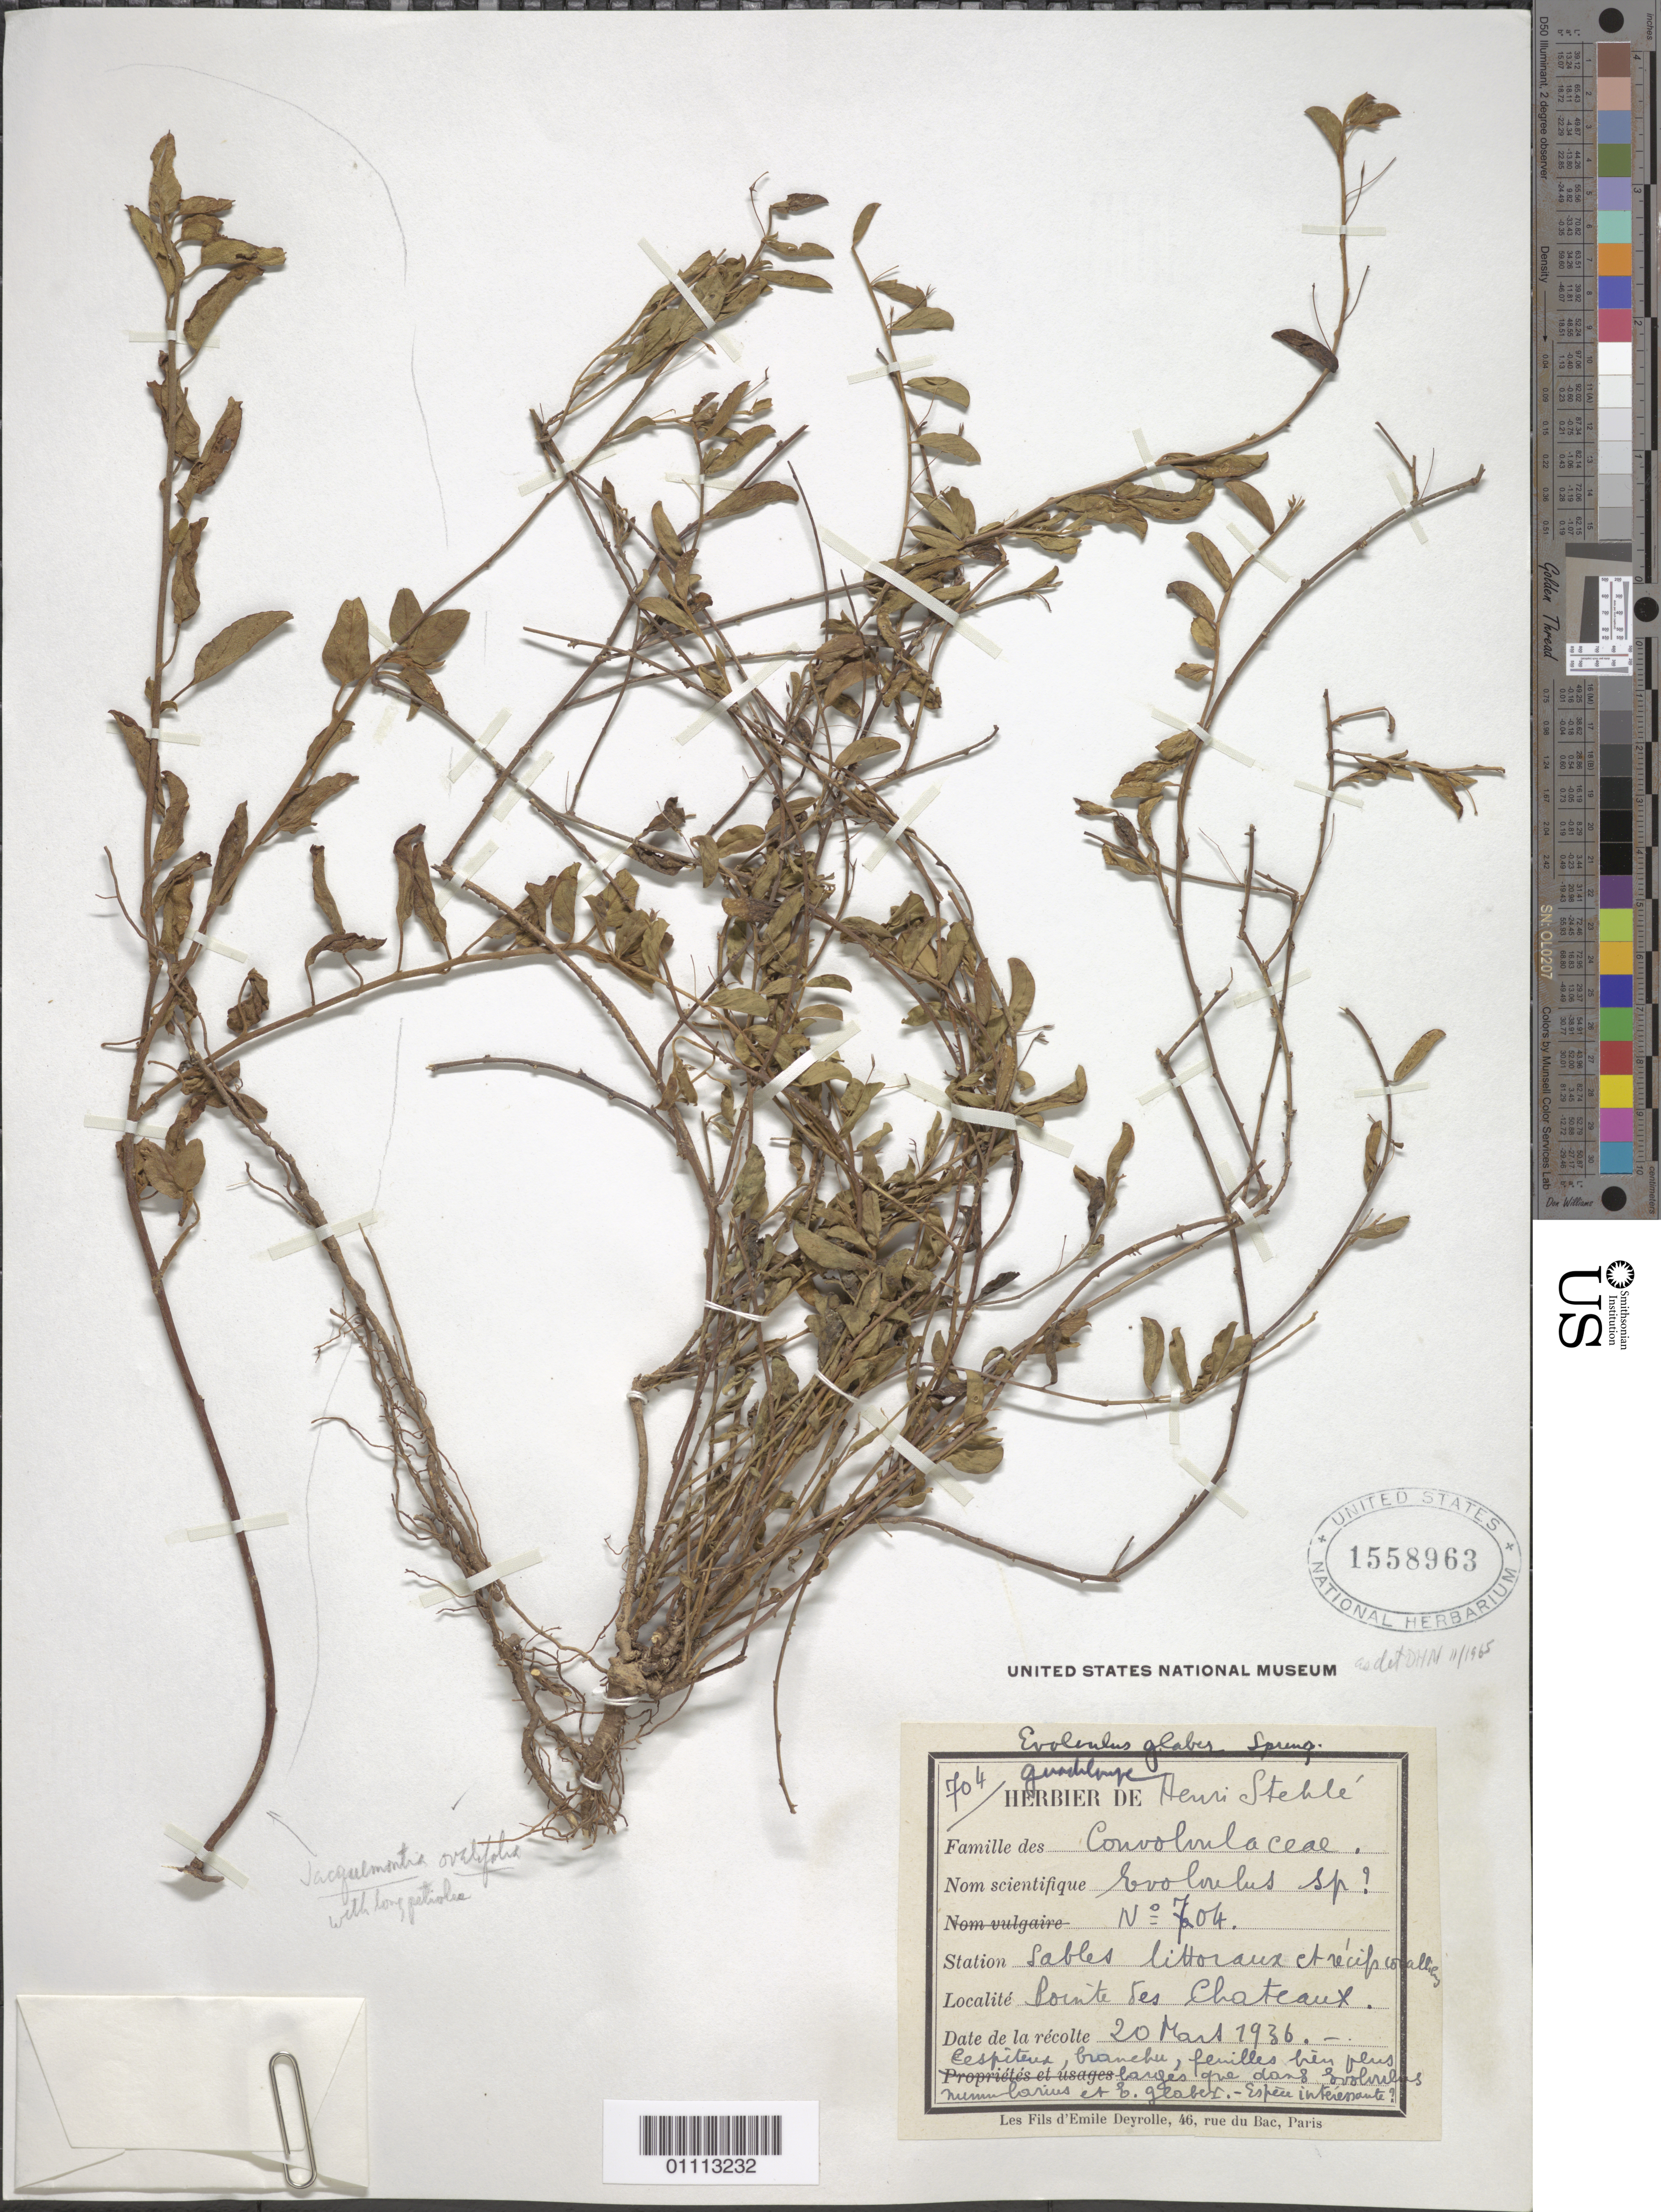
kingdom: Plantae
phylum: Tracheophyta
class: Magnoliopsida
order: Solanales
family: Convolvulaceae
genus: Evolvulus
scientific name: Evolvulus convolvuloides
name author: (Willd. ex Schult.) Stearn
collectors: H. Stehlé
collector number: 704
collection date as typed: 20 Mar 1936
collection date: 1936-03-20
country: Guadeloupe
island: Grande Terre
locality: Pointe des Chateaux. Sables littoraux et recif coralliens.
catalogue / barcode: US 1558963